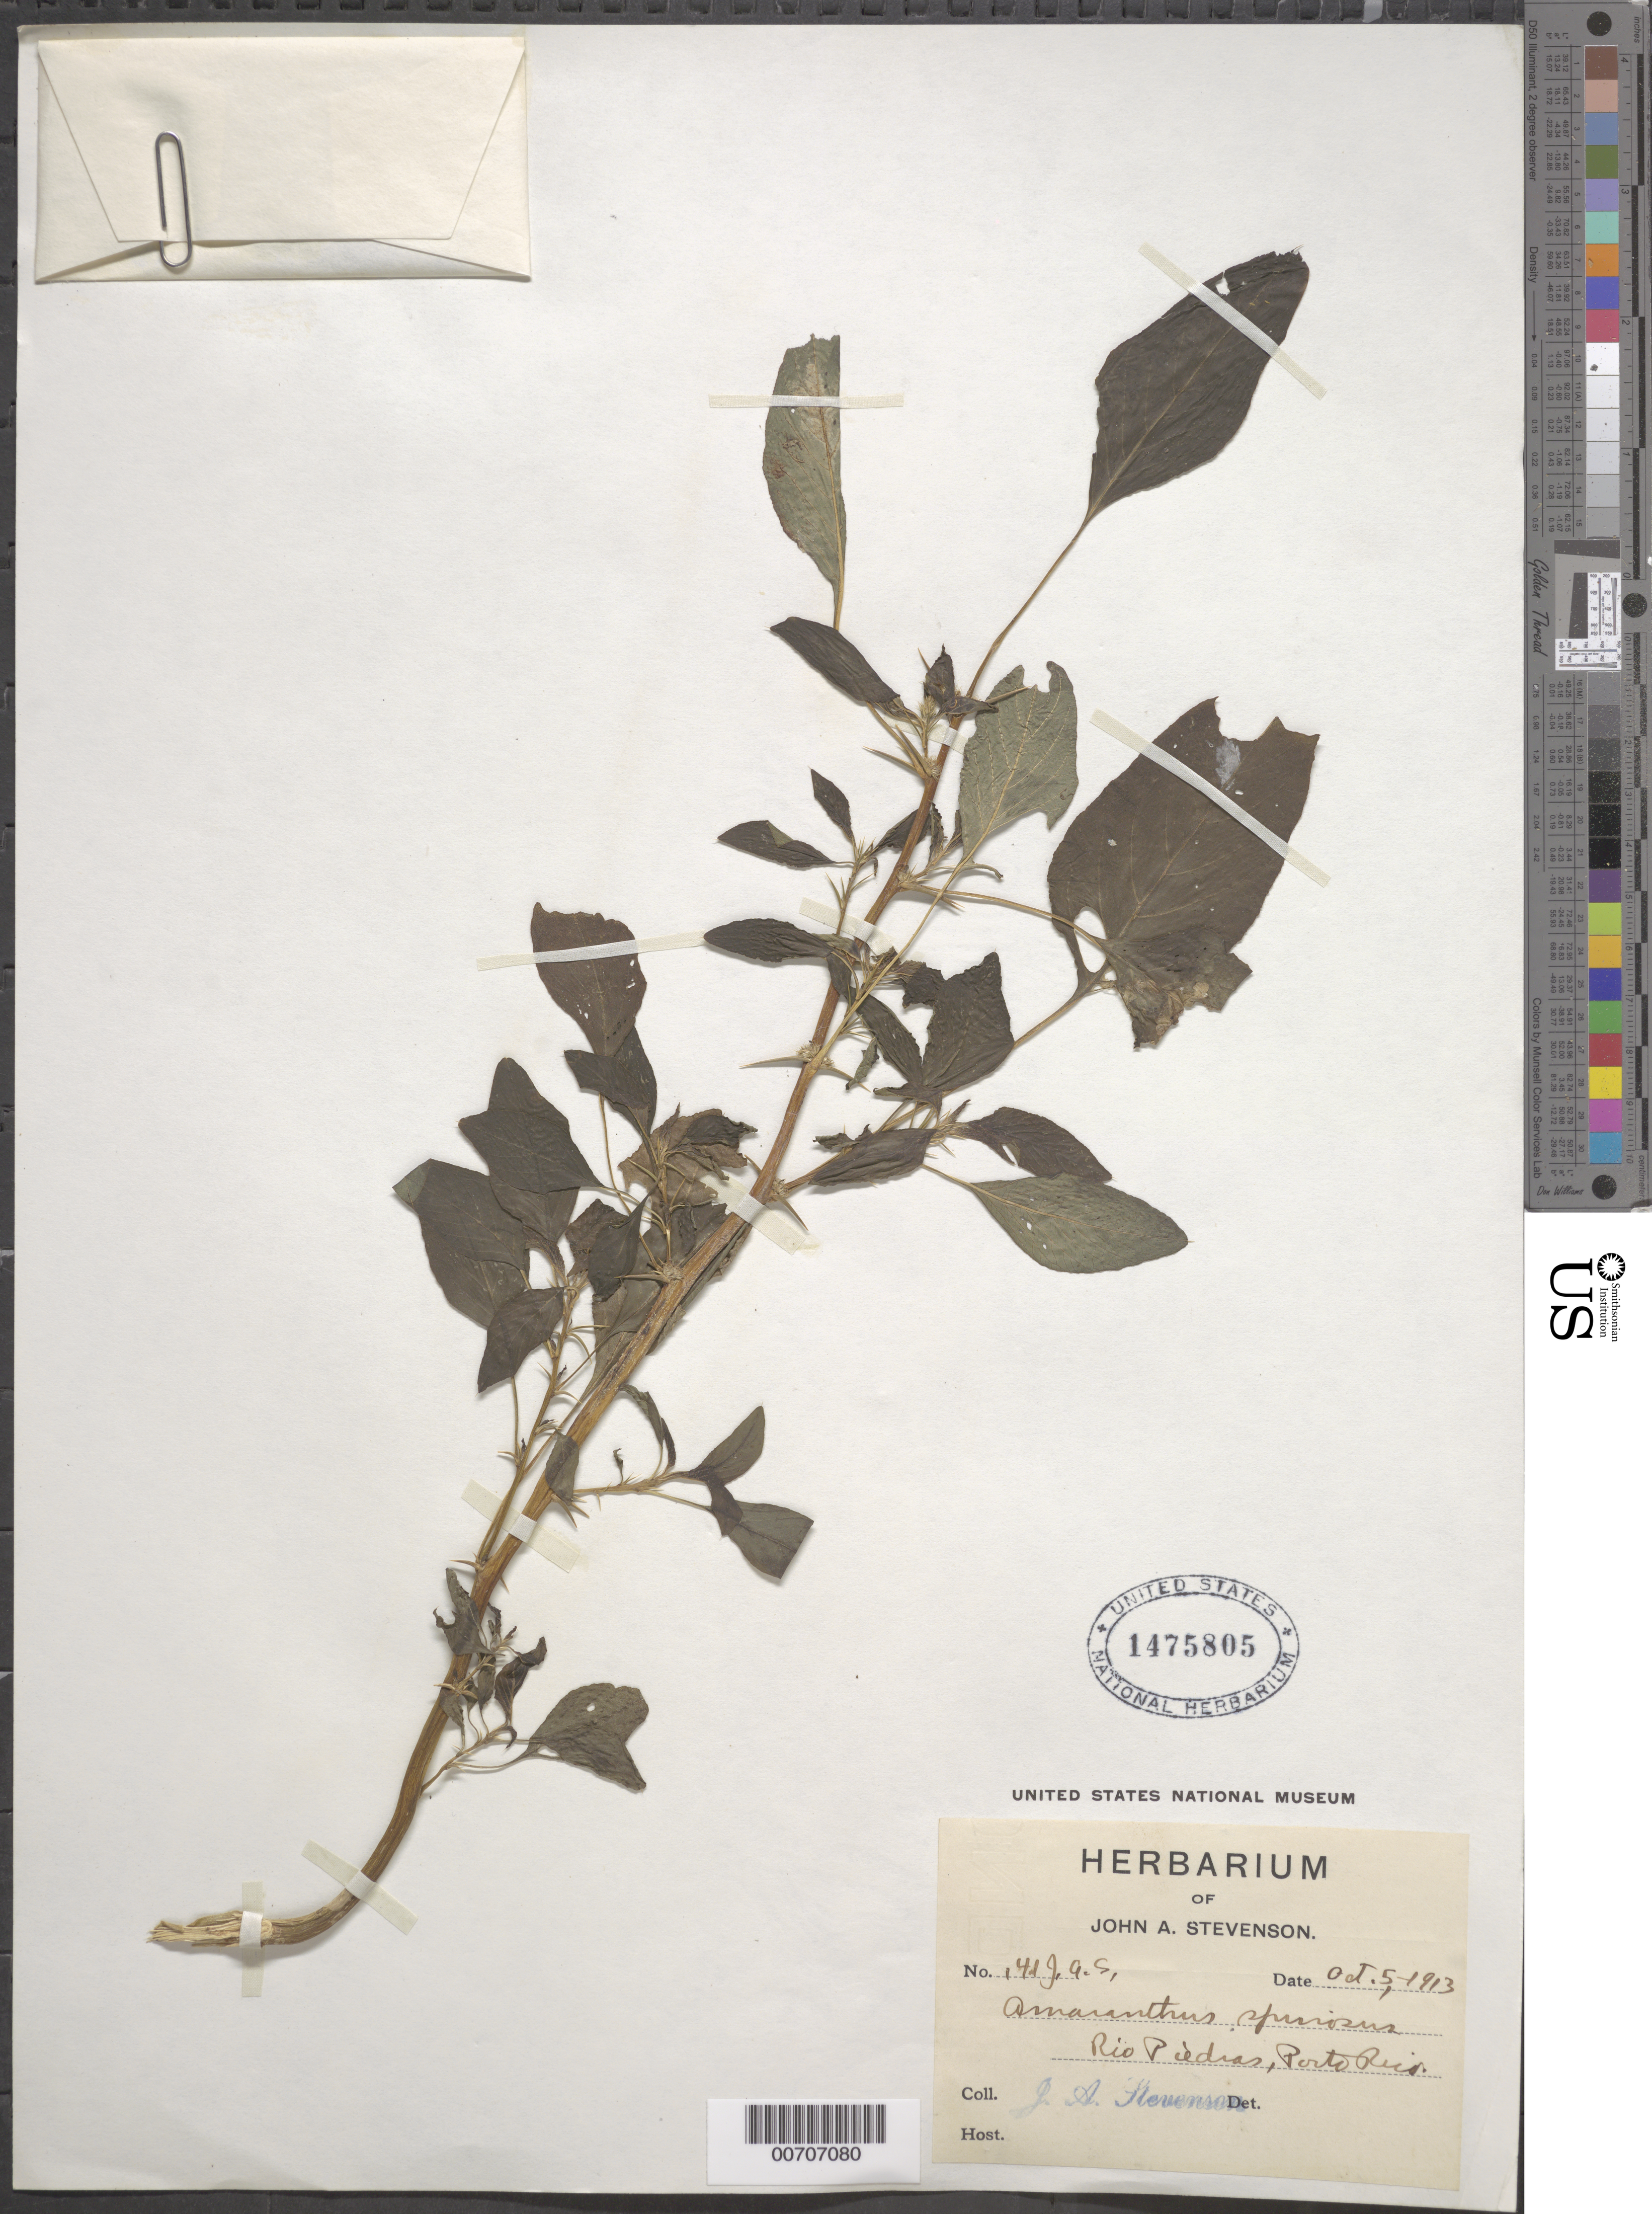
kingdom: Plantae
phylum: Tracheophyta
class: Magnoliopsida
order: Caryophyllales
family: Amaranthaceae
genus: Amaranthus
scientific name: Amaranthus spinosus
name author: L.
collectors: J. Stevenson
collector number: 141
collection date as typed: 05 Oct 1913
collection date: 1913-10-05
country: Puerto Rico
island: Greater Antilles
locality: Río Piedras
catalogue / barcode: US 1475805